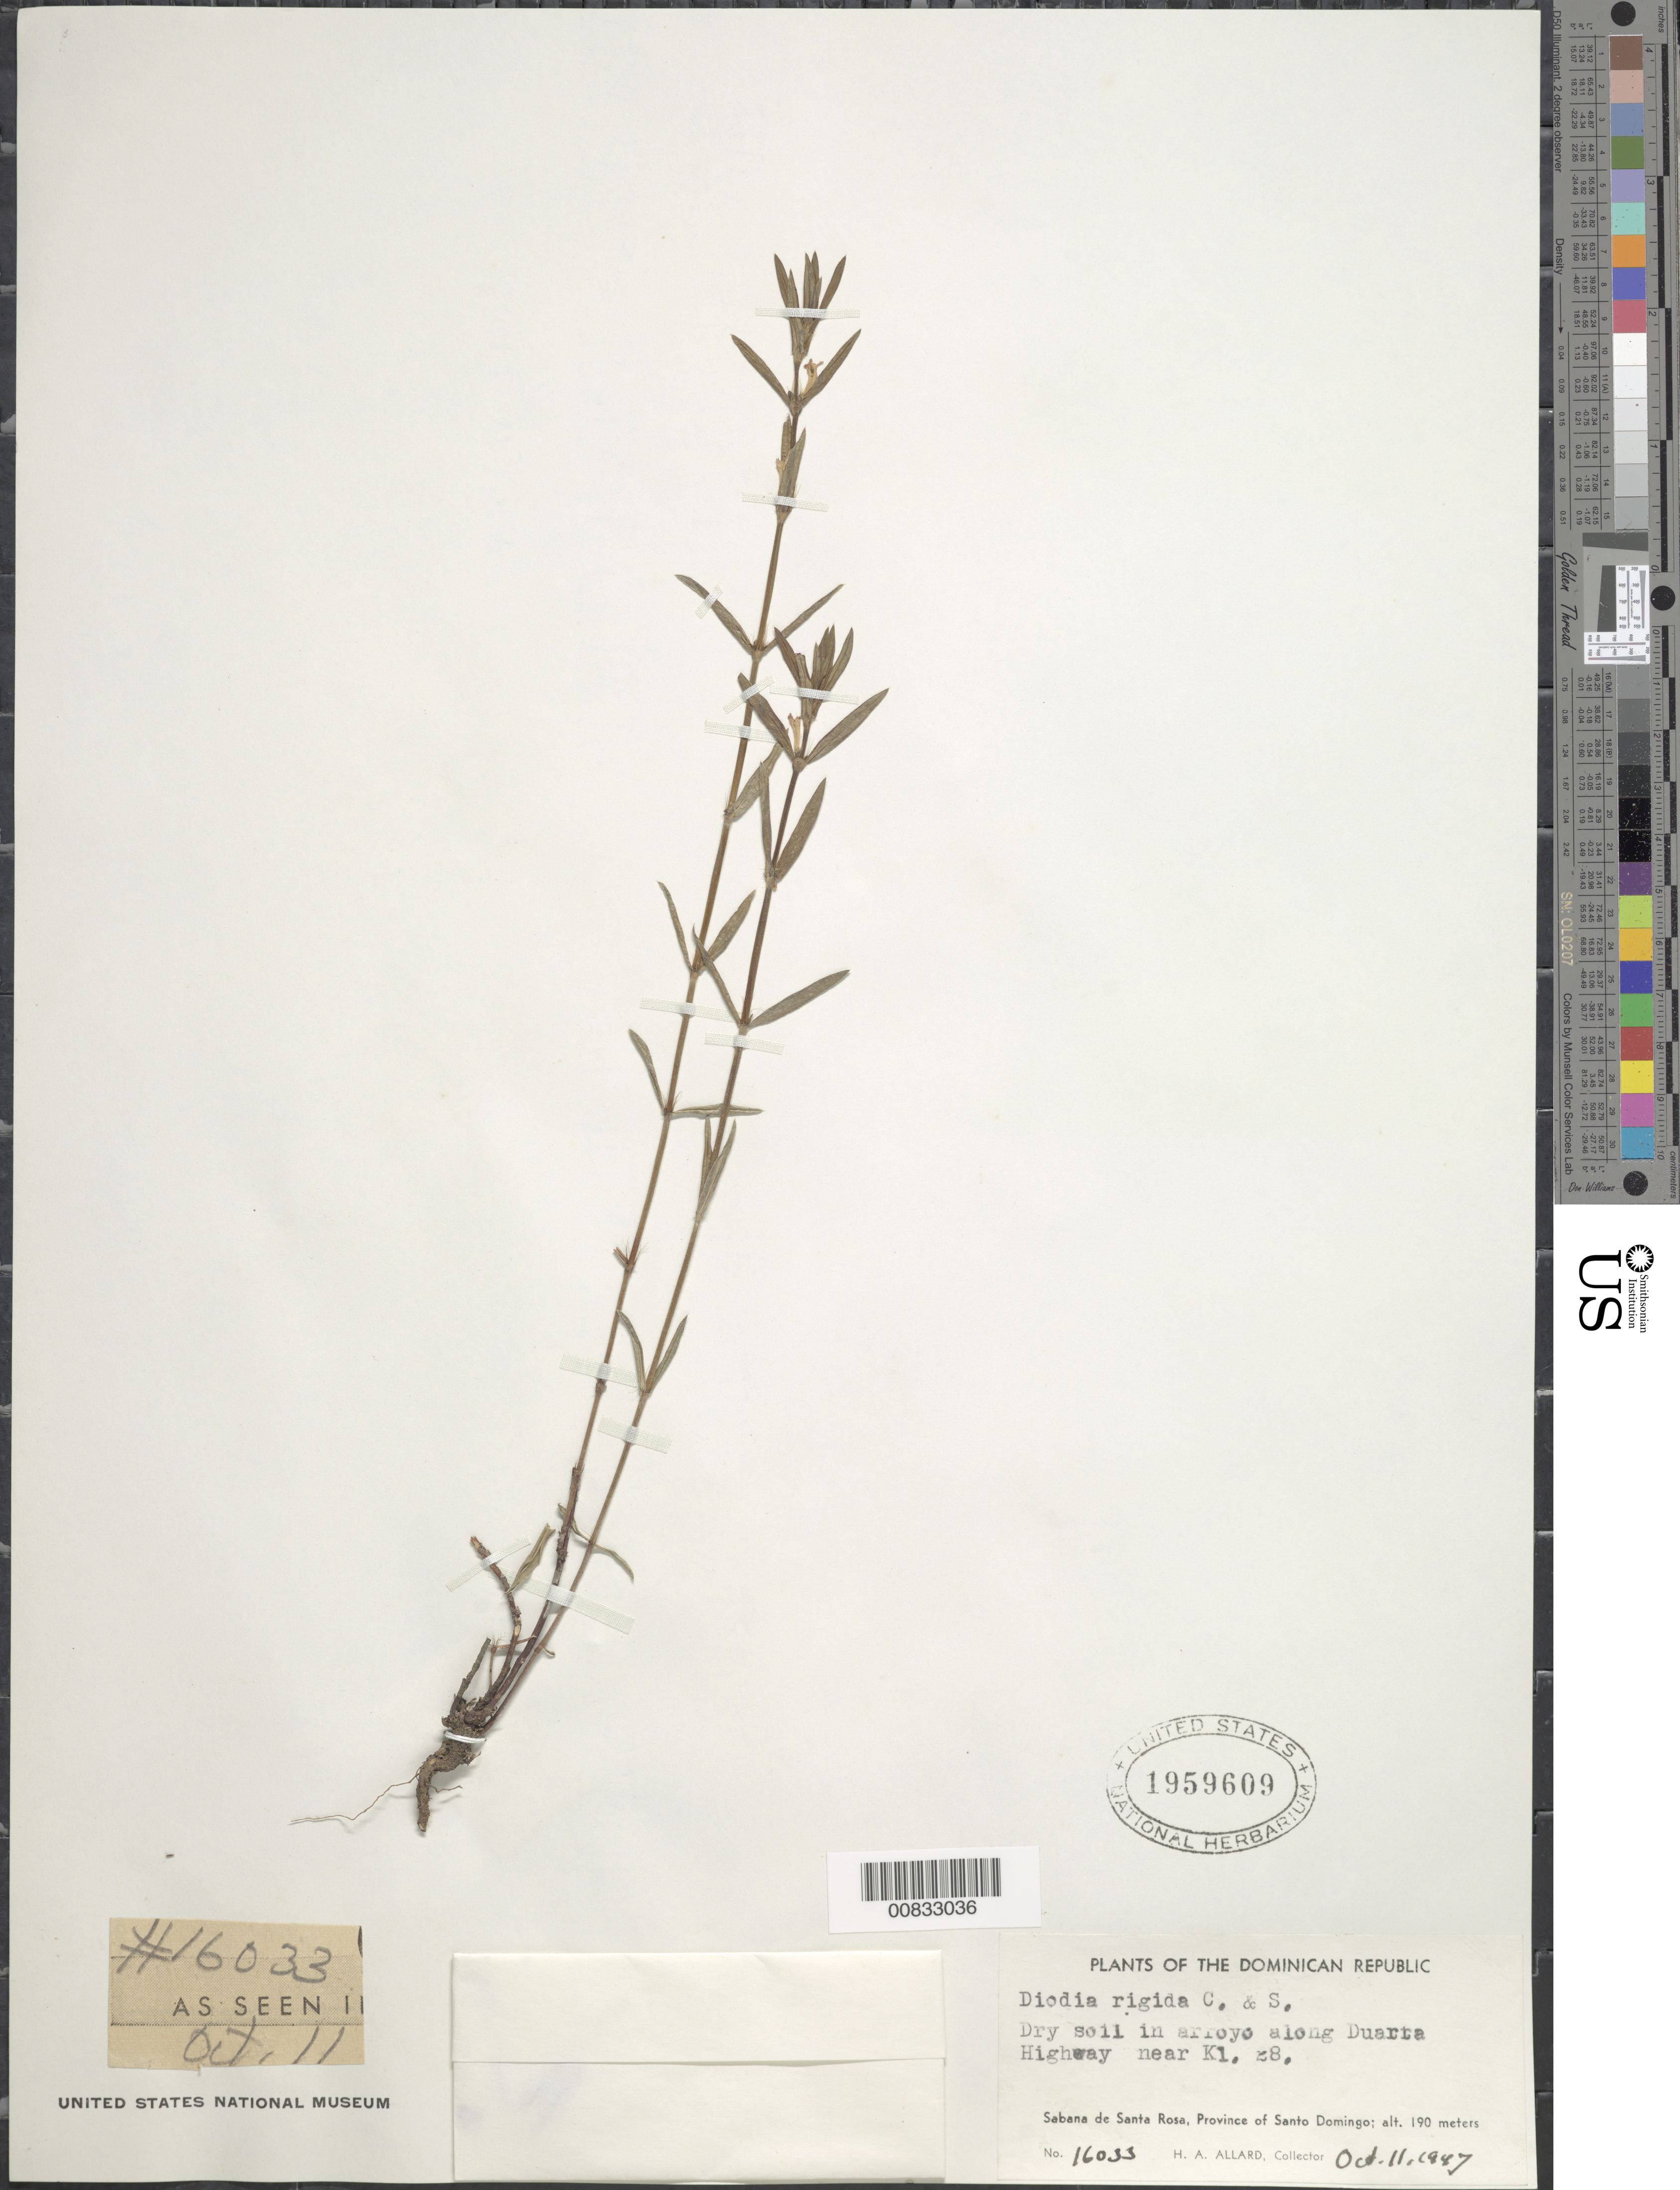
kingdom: Plantae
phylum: Tracheophyta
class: Magnoliopsida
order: Gentianales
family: Rubiaceae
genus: Diodella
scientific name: Diodella apiculata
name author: (Willd. ex Roem. & Schult.) Delprete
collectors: H. A. Allard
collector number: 16033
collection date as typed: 11 Oct 1947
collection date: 1947-10-11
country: Dominican Republic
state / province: Distrito Nacional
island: Hispaniola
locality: Sabana de Santa Rosa, along Duarte Highway, near Kl.28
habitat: Dry soil in arroyo along highway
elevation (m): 190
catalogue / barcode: US 1959609